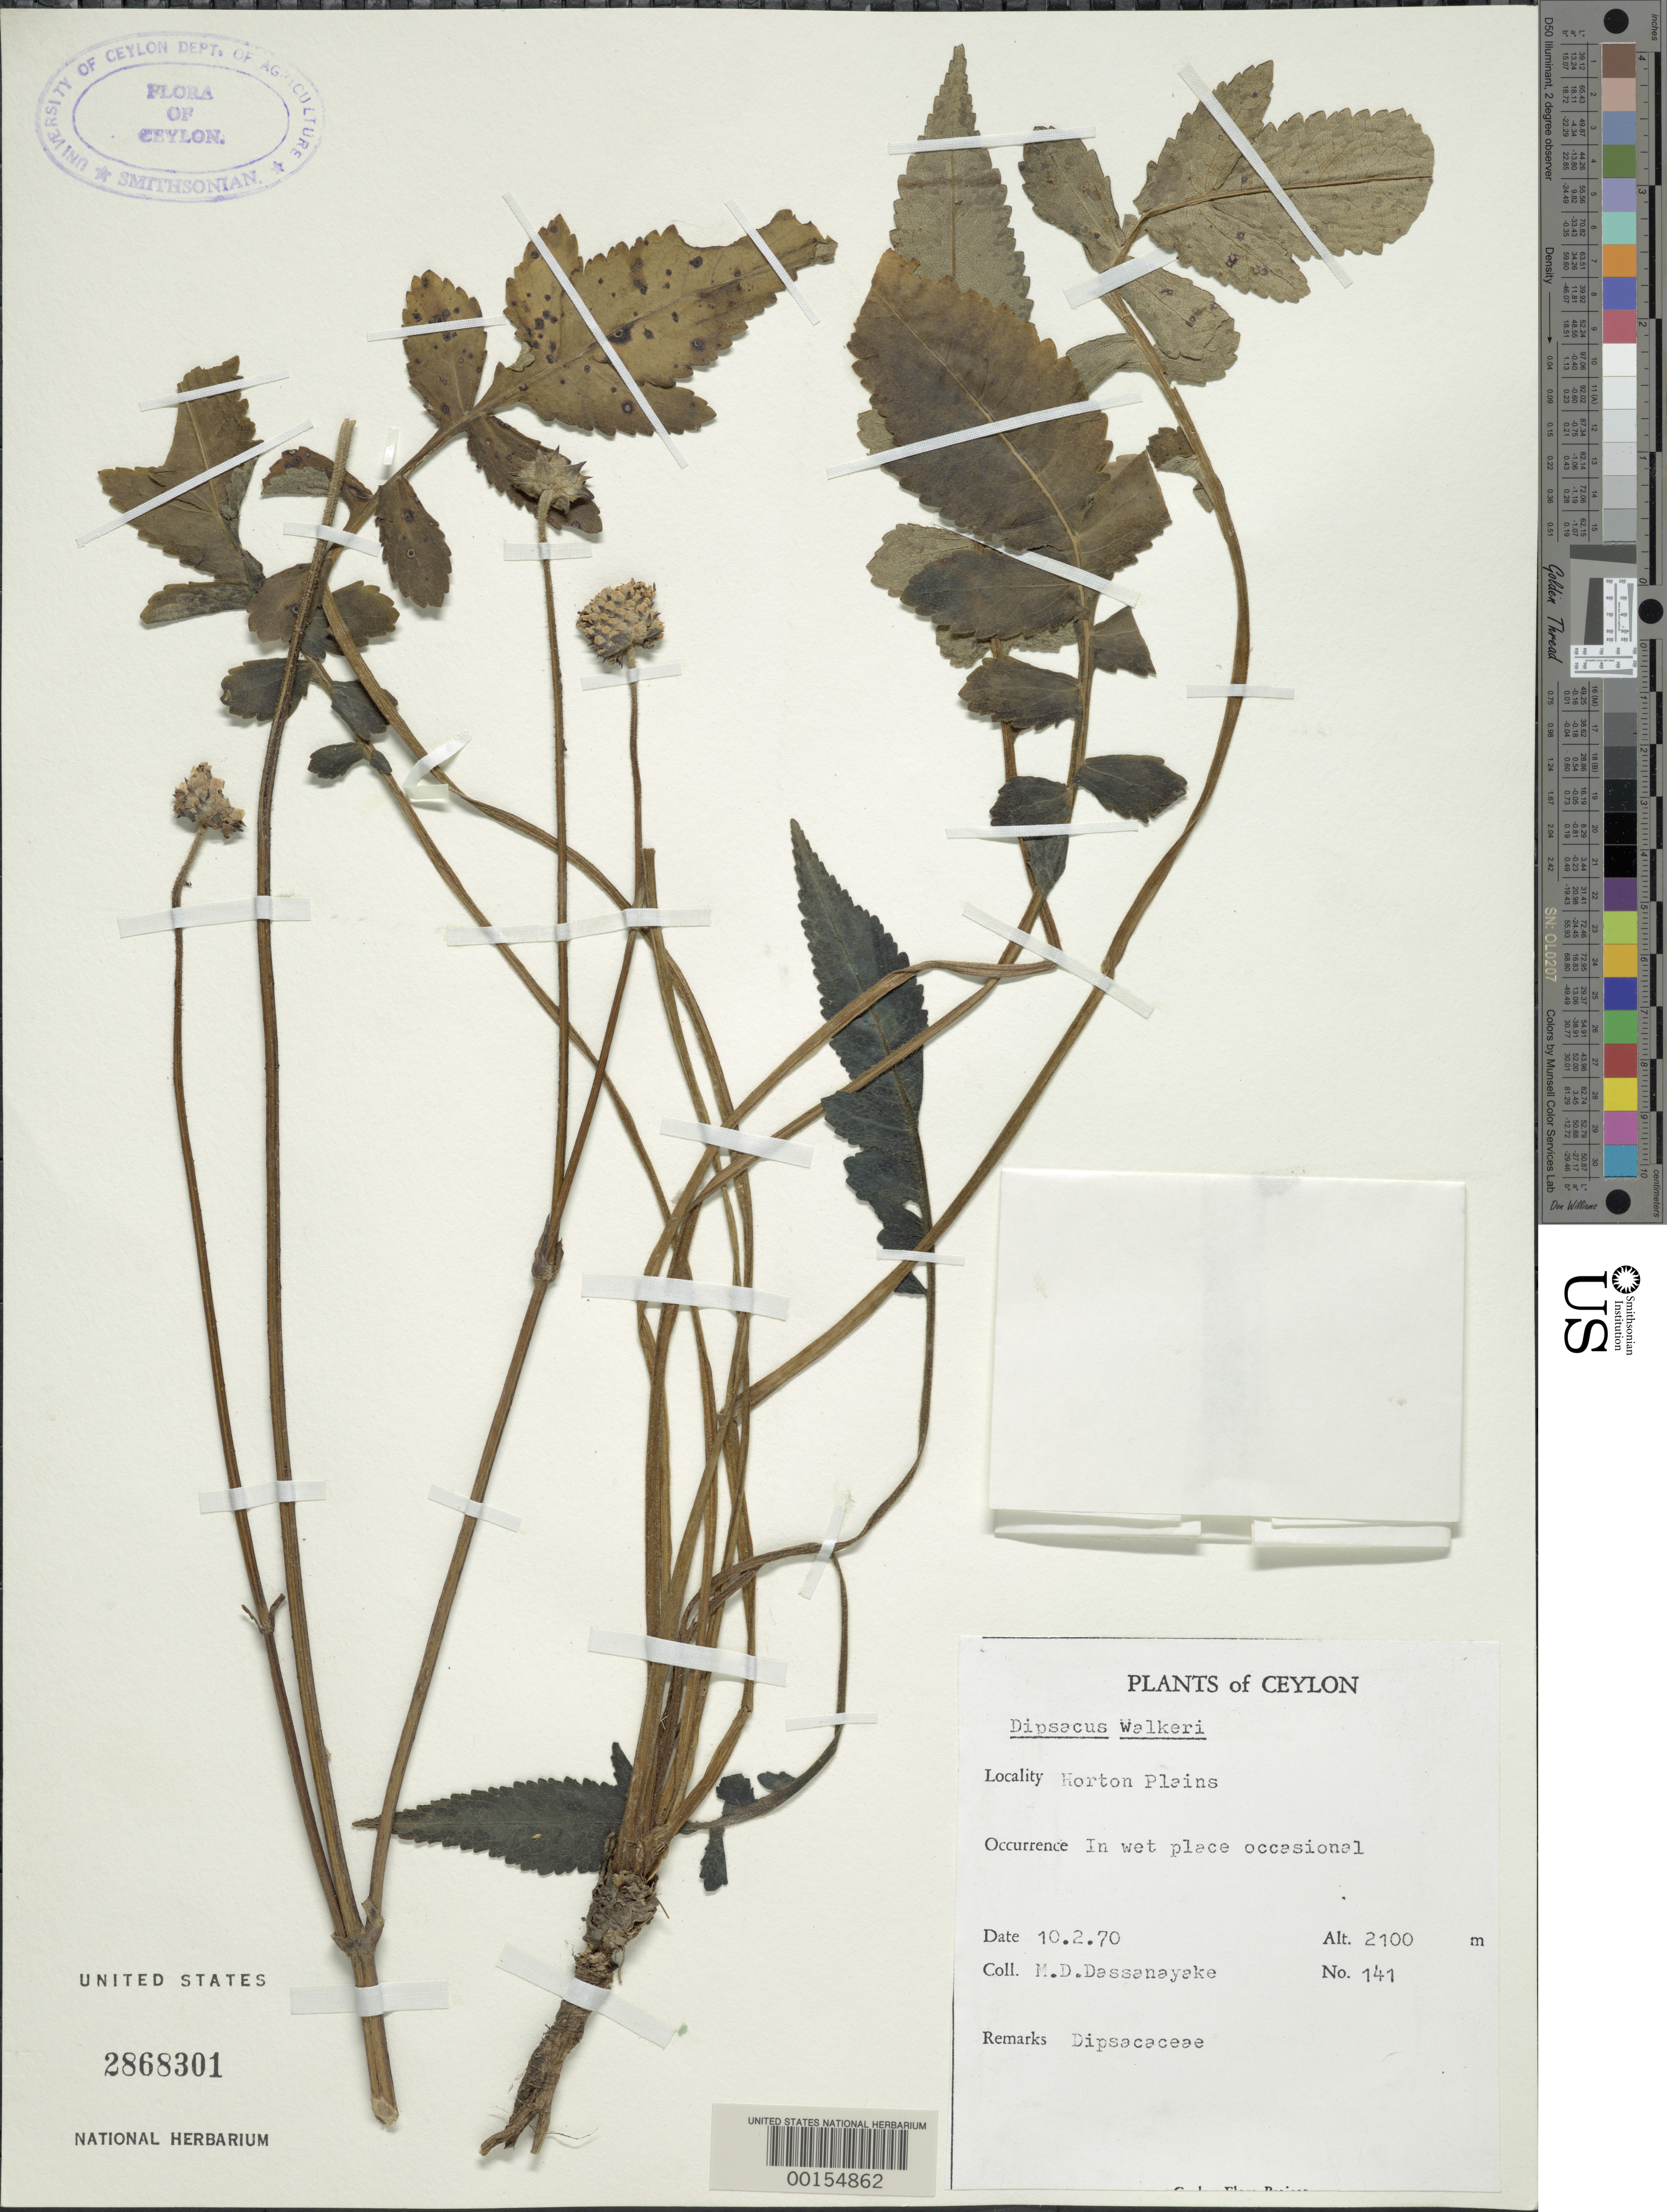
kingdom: Plantae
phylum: Tracheophyta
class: Magnoliopsida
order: Dipsacales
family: Caprifoliaceae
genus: Dipsacus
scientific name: Dipsacus walkeri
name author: Arn.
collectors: M. Dassanayake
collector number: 141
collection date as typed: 10 Feb 1970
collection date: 1970-02-10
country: Sri Lanka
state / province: Central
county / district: Nuwara Eliya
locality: Horton plains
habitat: In wet place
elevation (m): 2100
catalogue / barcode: US 2868301